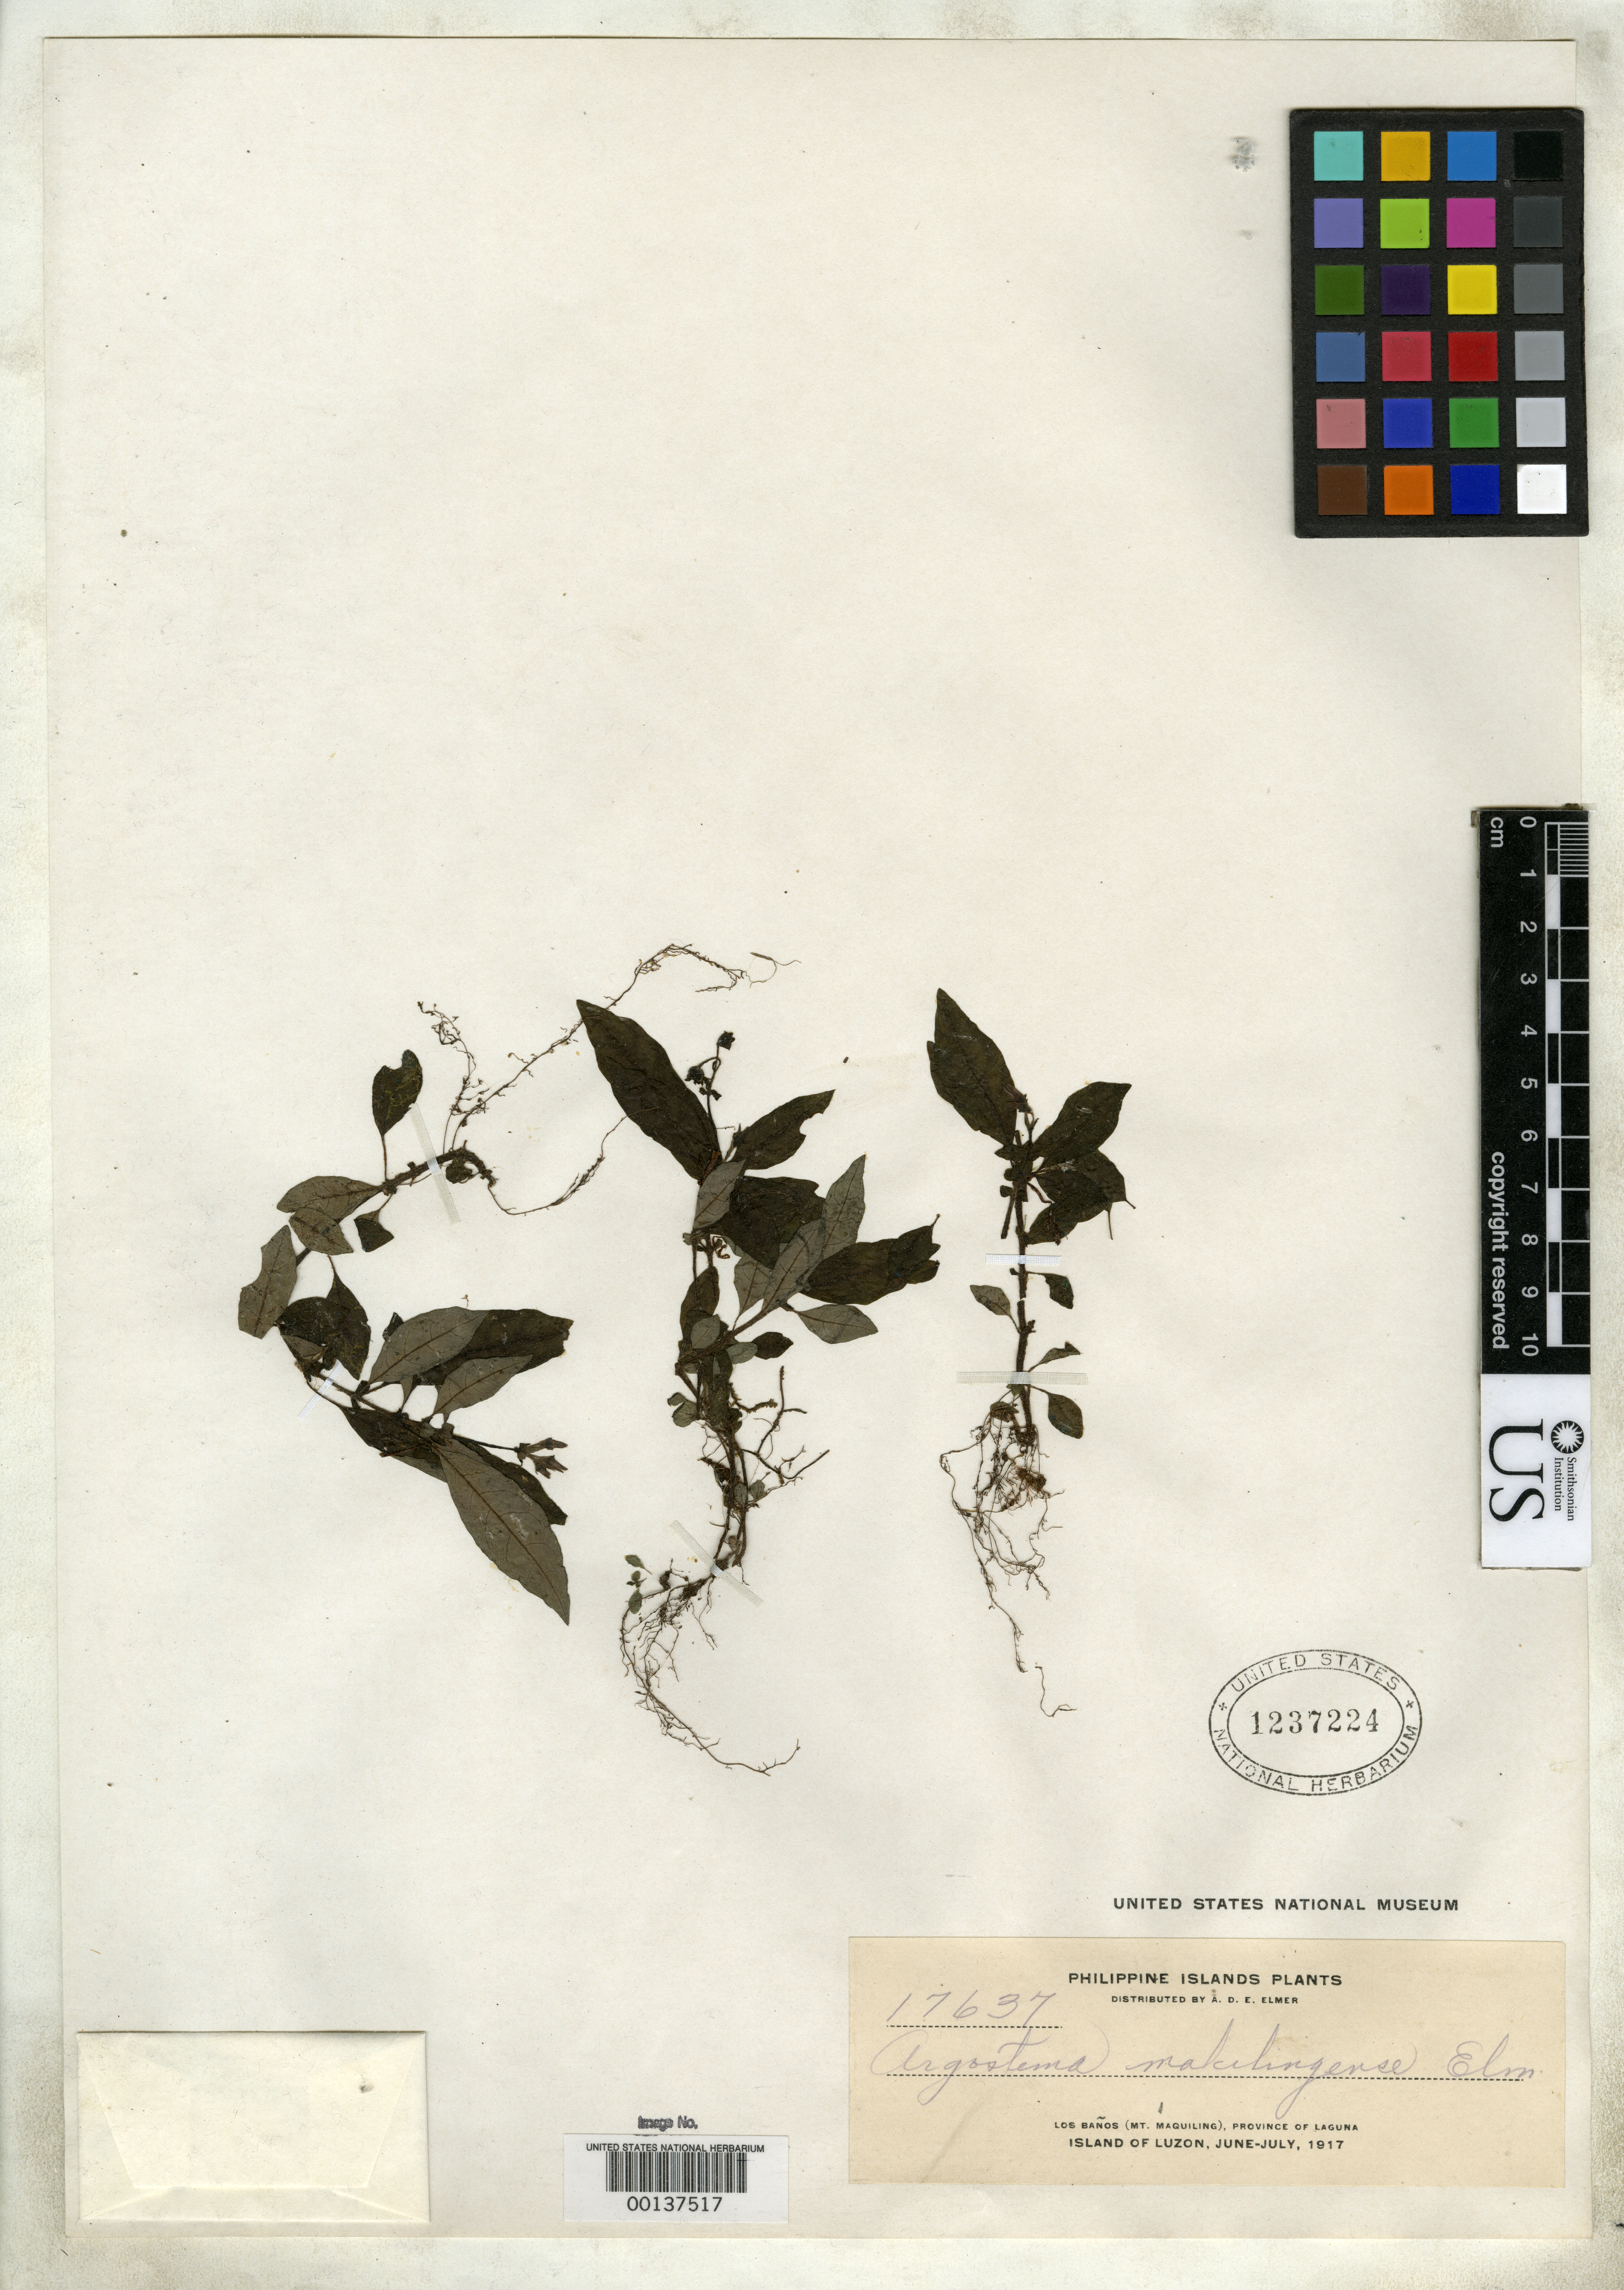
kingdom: Plantae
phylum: Tracheophyta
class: Magnoliopsida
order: Gentianales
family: Rubiaceae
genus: Argostemma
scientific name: Argostemma maquilingense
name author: Elmer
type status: Type Fragment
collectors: A. D. E. Elmer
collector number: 17637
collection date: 1917-06/1917-07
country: Philippines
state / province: Calabarzon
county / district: Laguna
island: Luzon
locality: Los Baños (Mt. Maquiling), Province of Laguna, Luzon.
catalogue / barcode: US 1237224